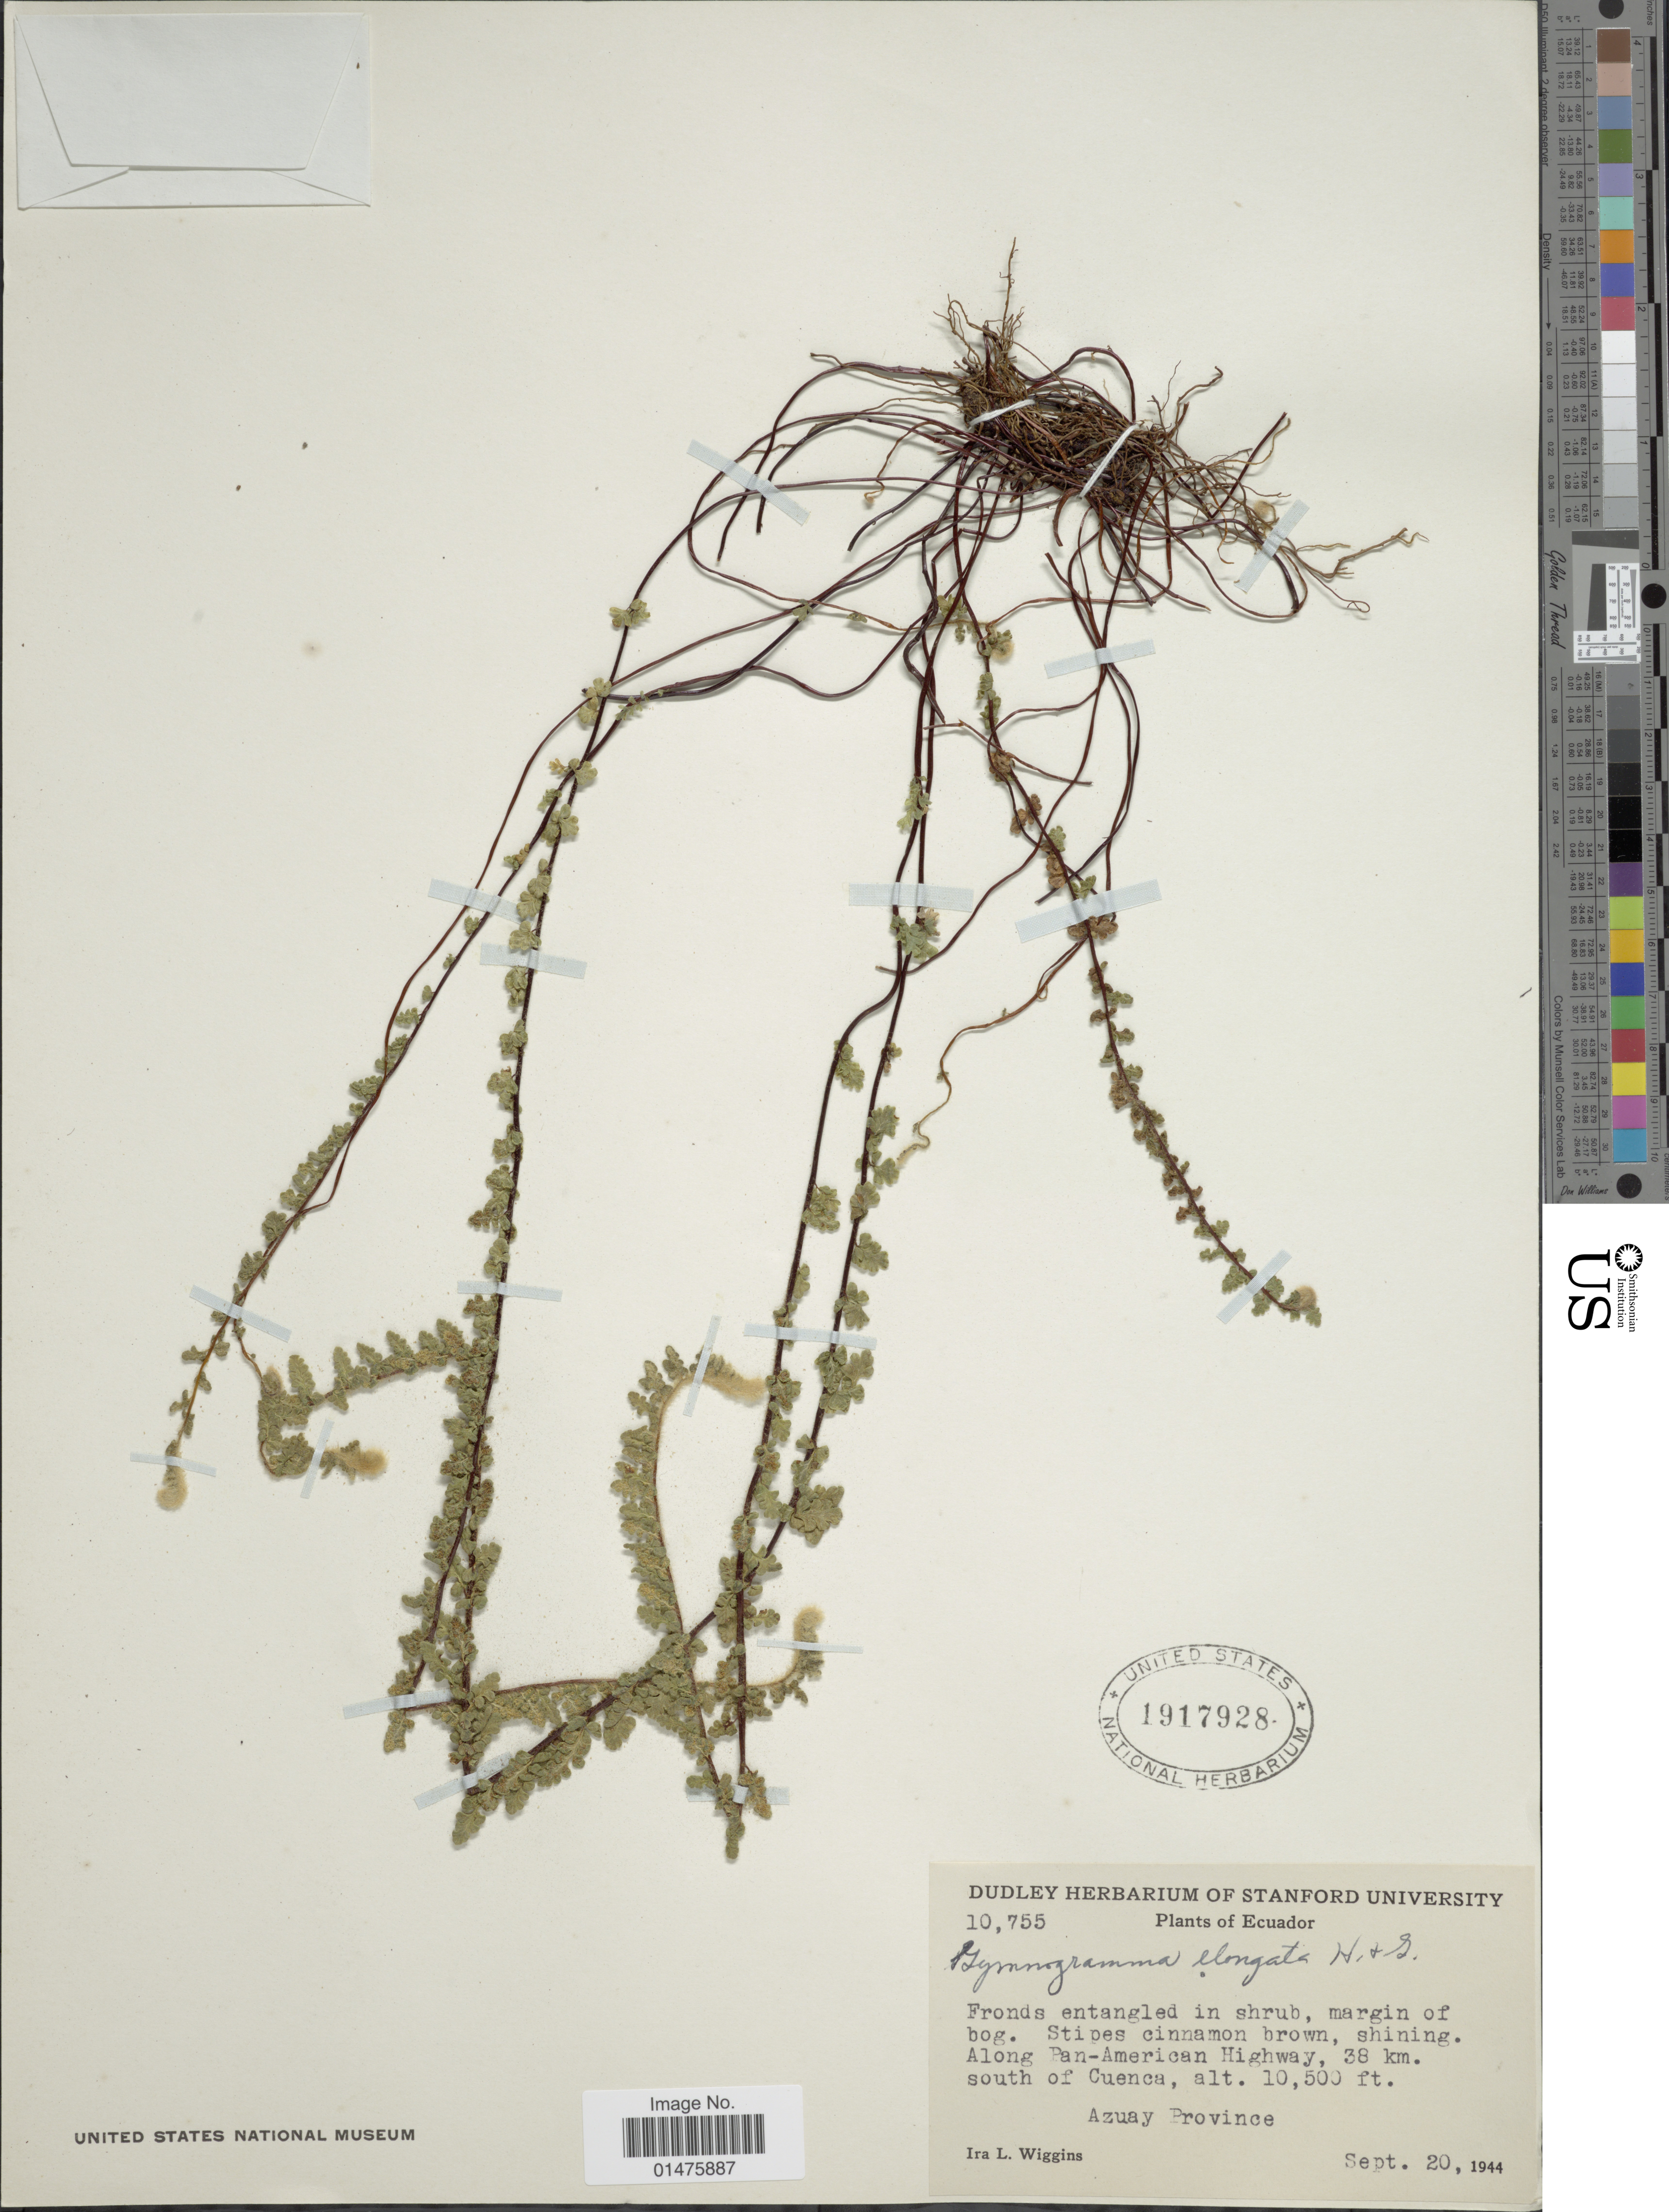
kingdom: Plantae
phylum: Tracheophyta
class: Polypodiopsida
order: Polypodiales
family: Pteridaceae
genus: Jamesonia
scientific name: Jamesonia cheilanthoides x J. jamesonia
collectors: I. L. Wiggins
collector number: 10755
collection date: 1944-09-20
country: Ecuador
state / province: Azuay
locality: Along Pan-American Highway, 38 km. south of Cuenca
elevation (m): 3200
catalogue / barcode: US 1917928